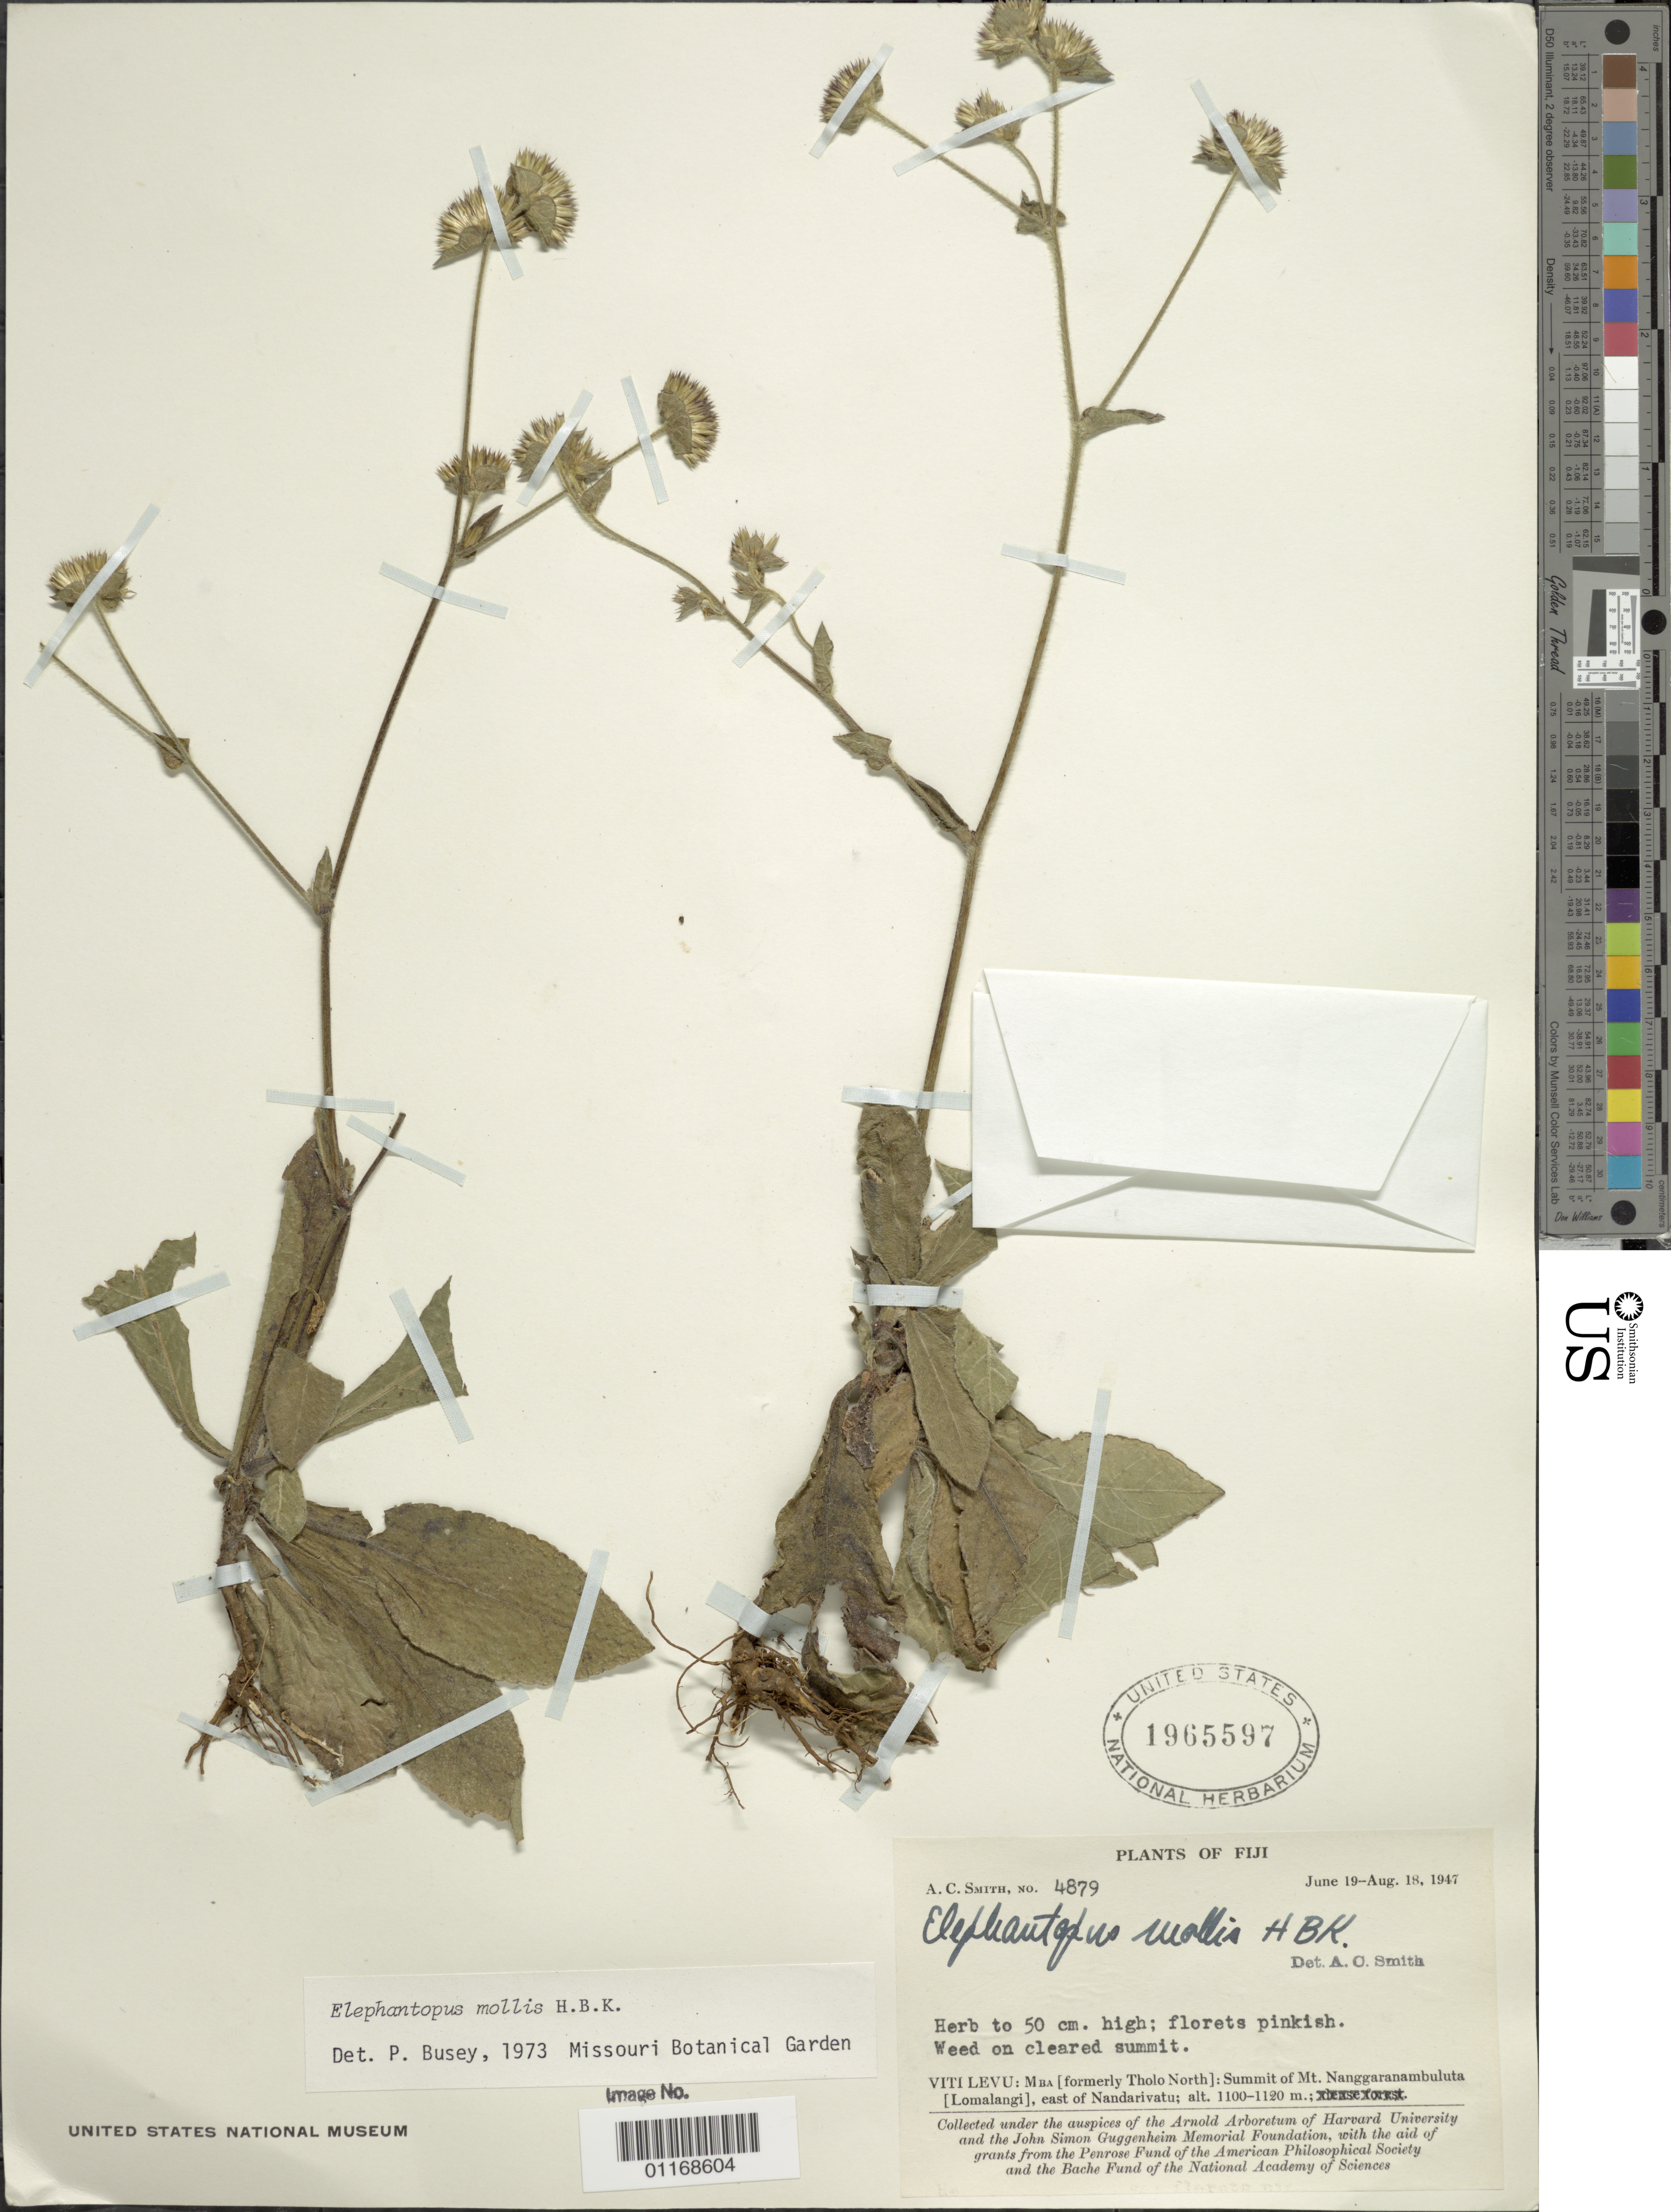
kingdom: Plantae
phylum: Tracheophyta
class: Magnoliopsida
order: Asterales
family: Asteraceae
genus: Elephantopus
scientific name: Elephantopus mollis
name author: Kunth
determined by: Busey, P.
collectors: C. A. Smith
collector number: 4879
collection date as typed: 19 Jun 1947 to 18 Aug 1947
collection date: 1947-06-19/1947-08-18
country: Fiji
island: Viti Levu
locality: Mba (formerly Tholo North): Summit of Mt. Nanggaranambuluta (Lomalangi), east of Nandarivatu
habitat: Cleared summit.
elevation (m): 1100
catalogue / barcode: US 1965597